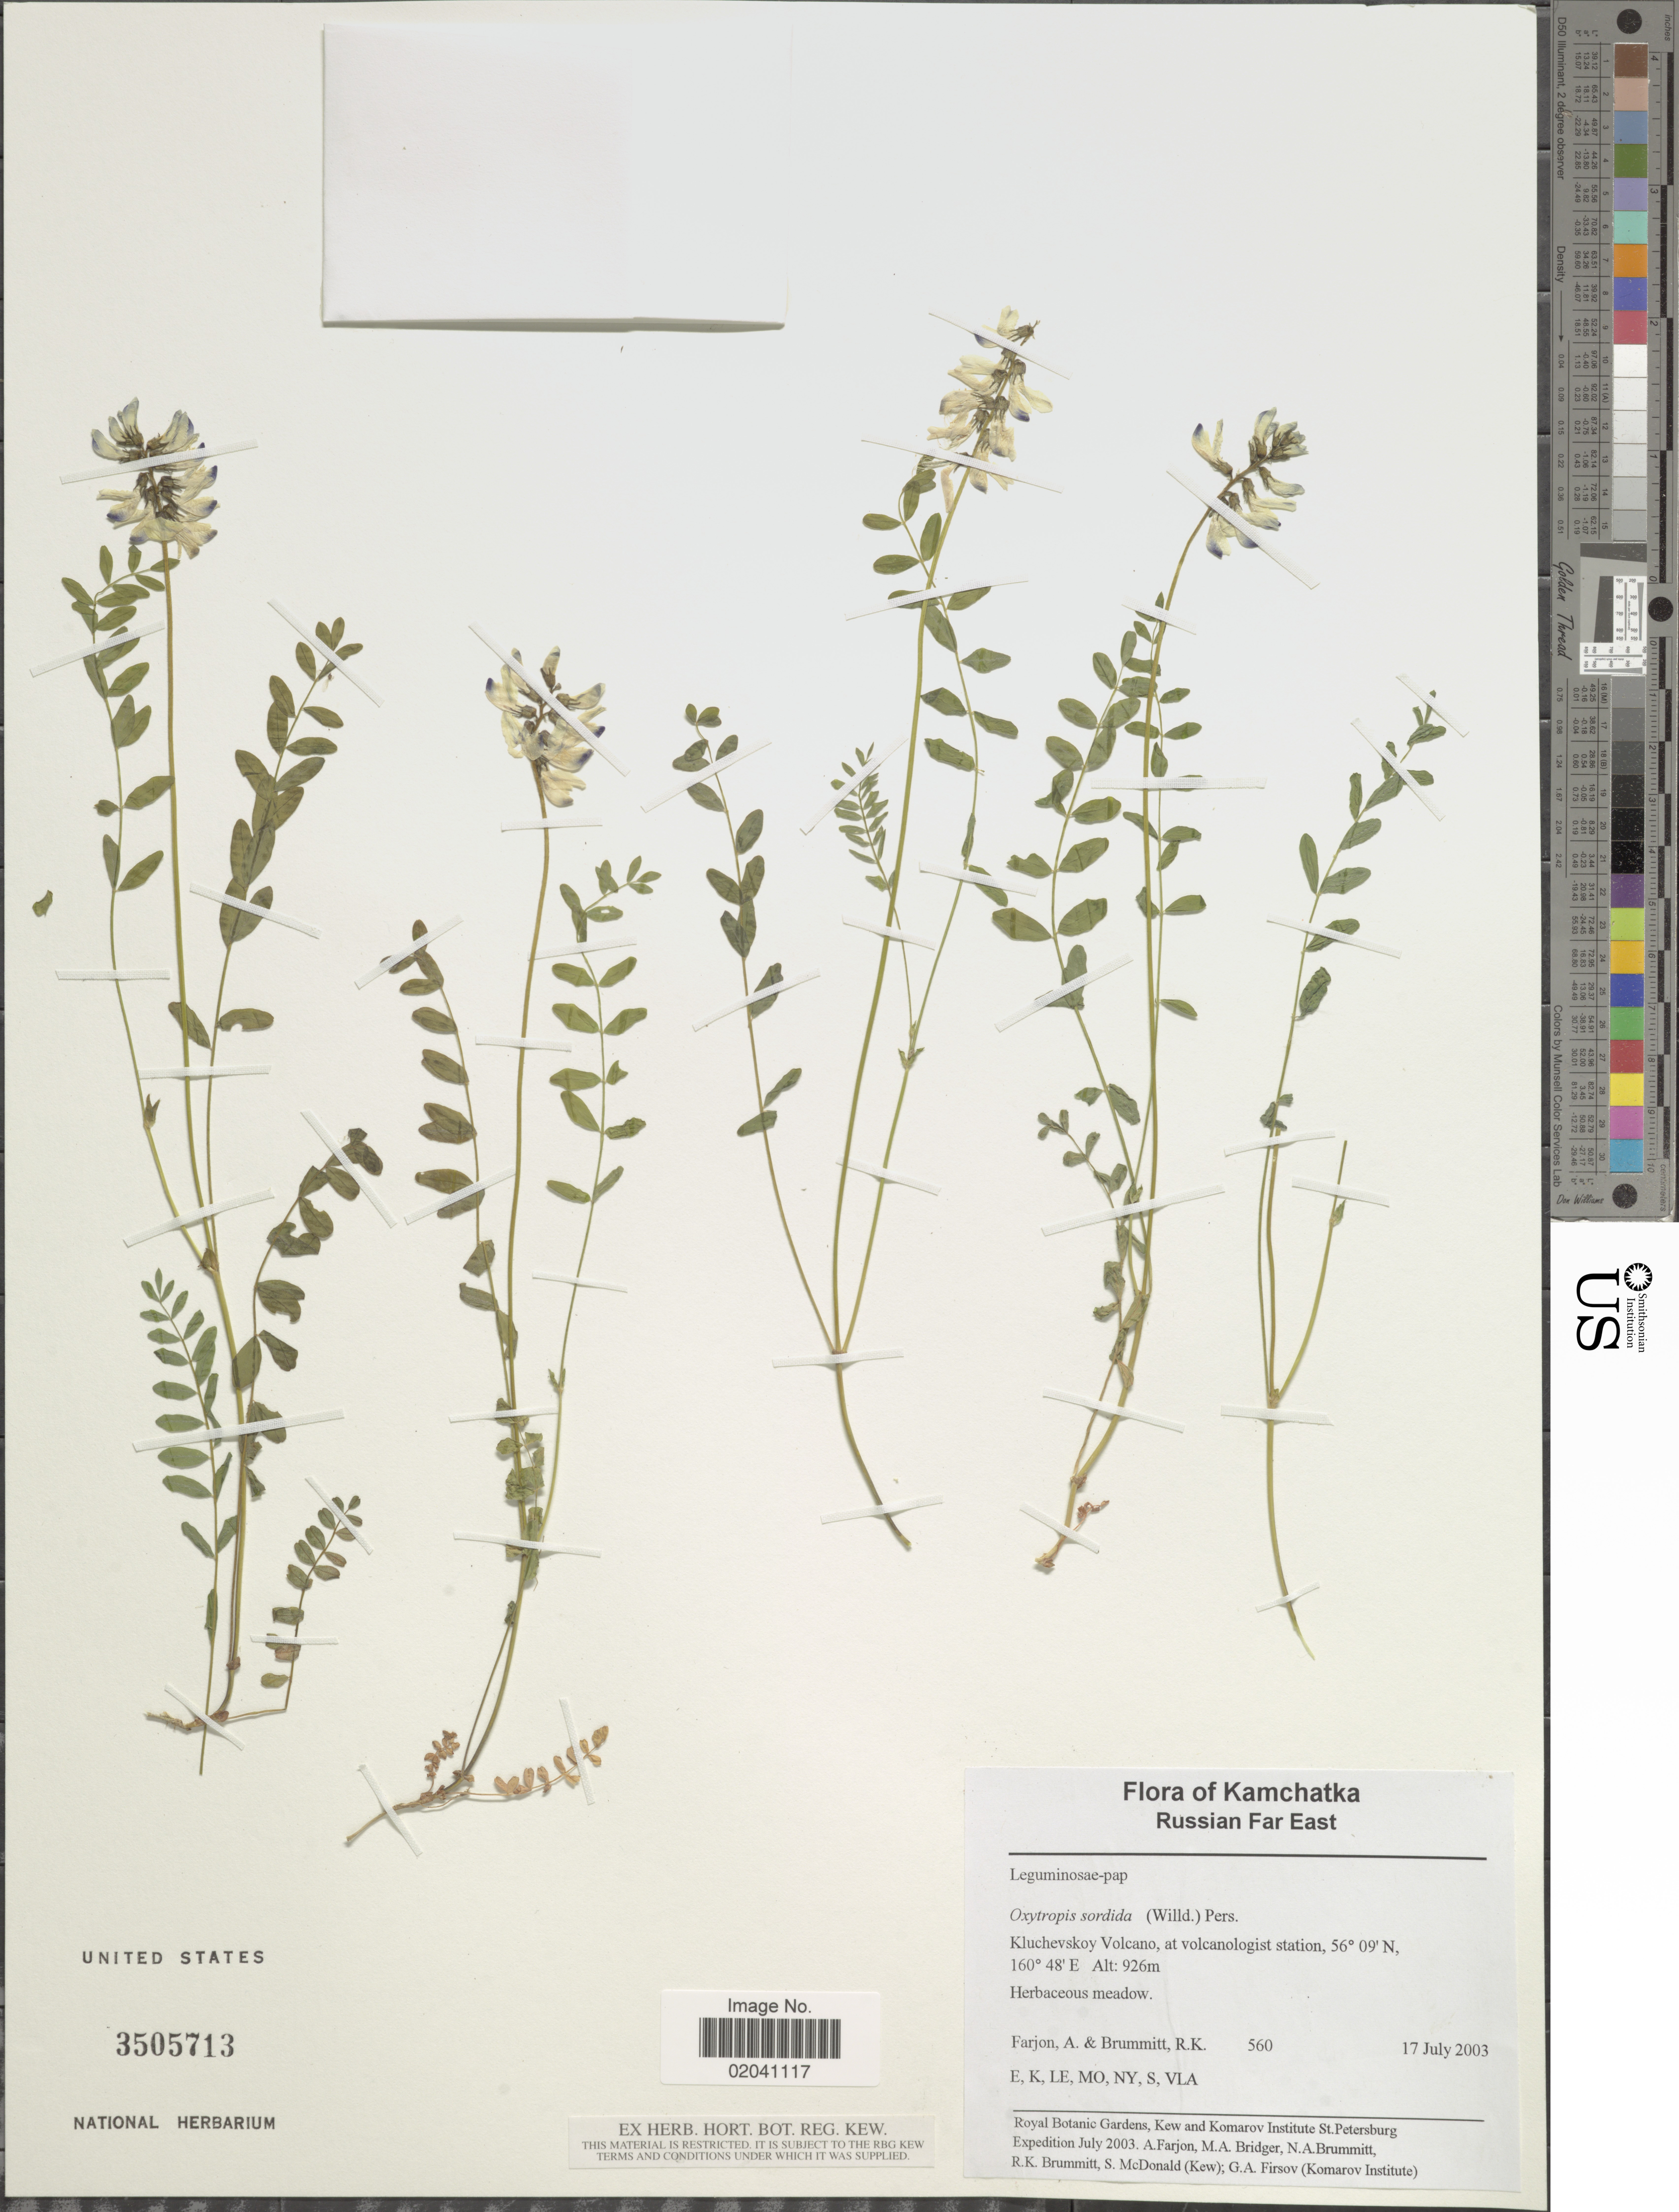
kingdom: Plantae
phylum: Tracheophyta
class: Magnoliopsida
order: Fabales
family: Fabaceae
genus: Oxytropis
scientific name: Oxytropis sordida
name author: (Willd.) Pers.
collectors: A. K. Farjon & R. K. Brummitt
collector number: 560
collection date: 2003-07-17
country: Russian Federation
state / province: Kamchatka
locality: Kluchevskoy Volcano, at volcanologist station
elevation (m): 926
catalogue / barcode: US 3505713